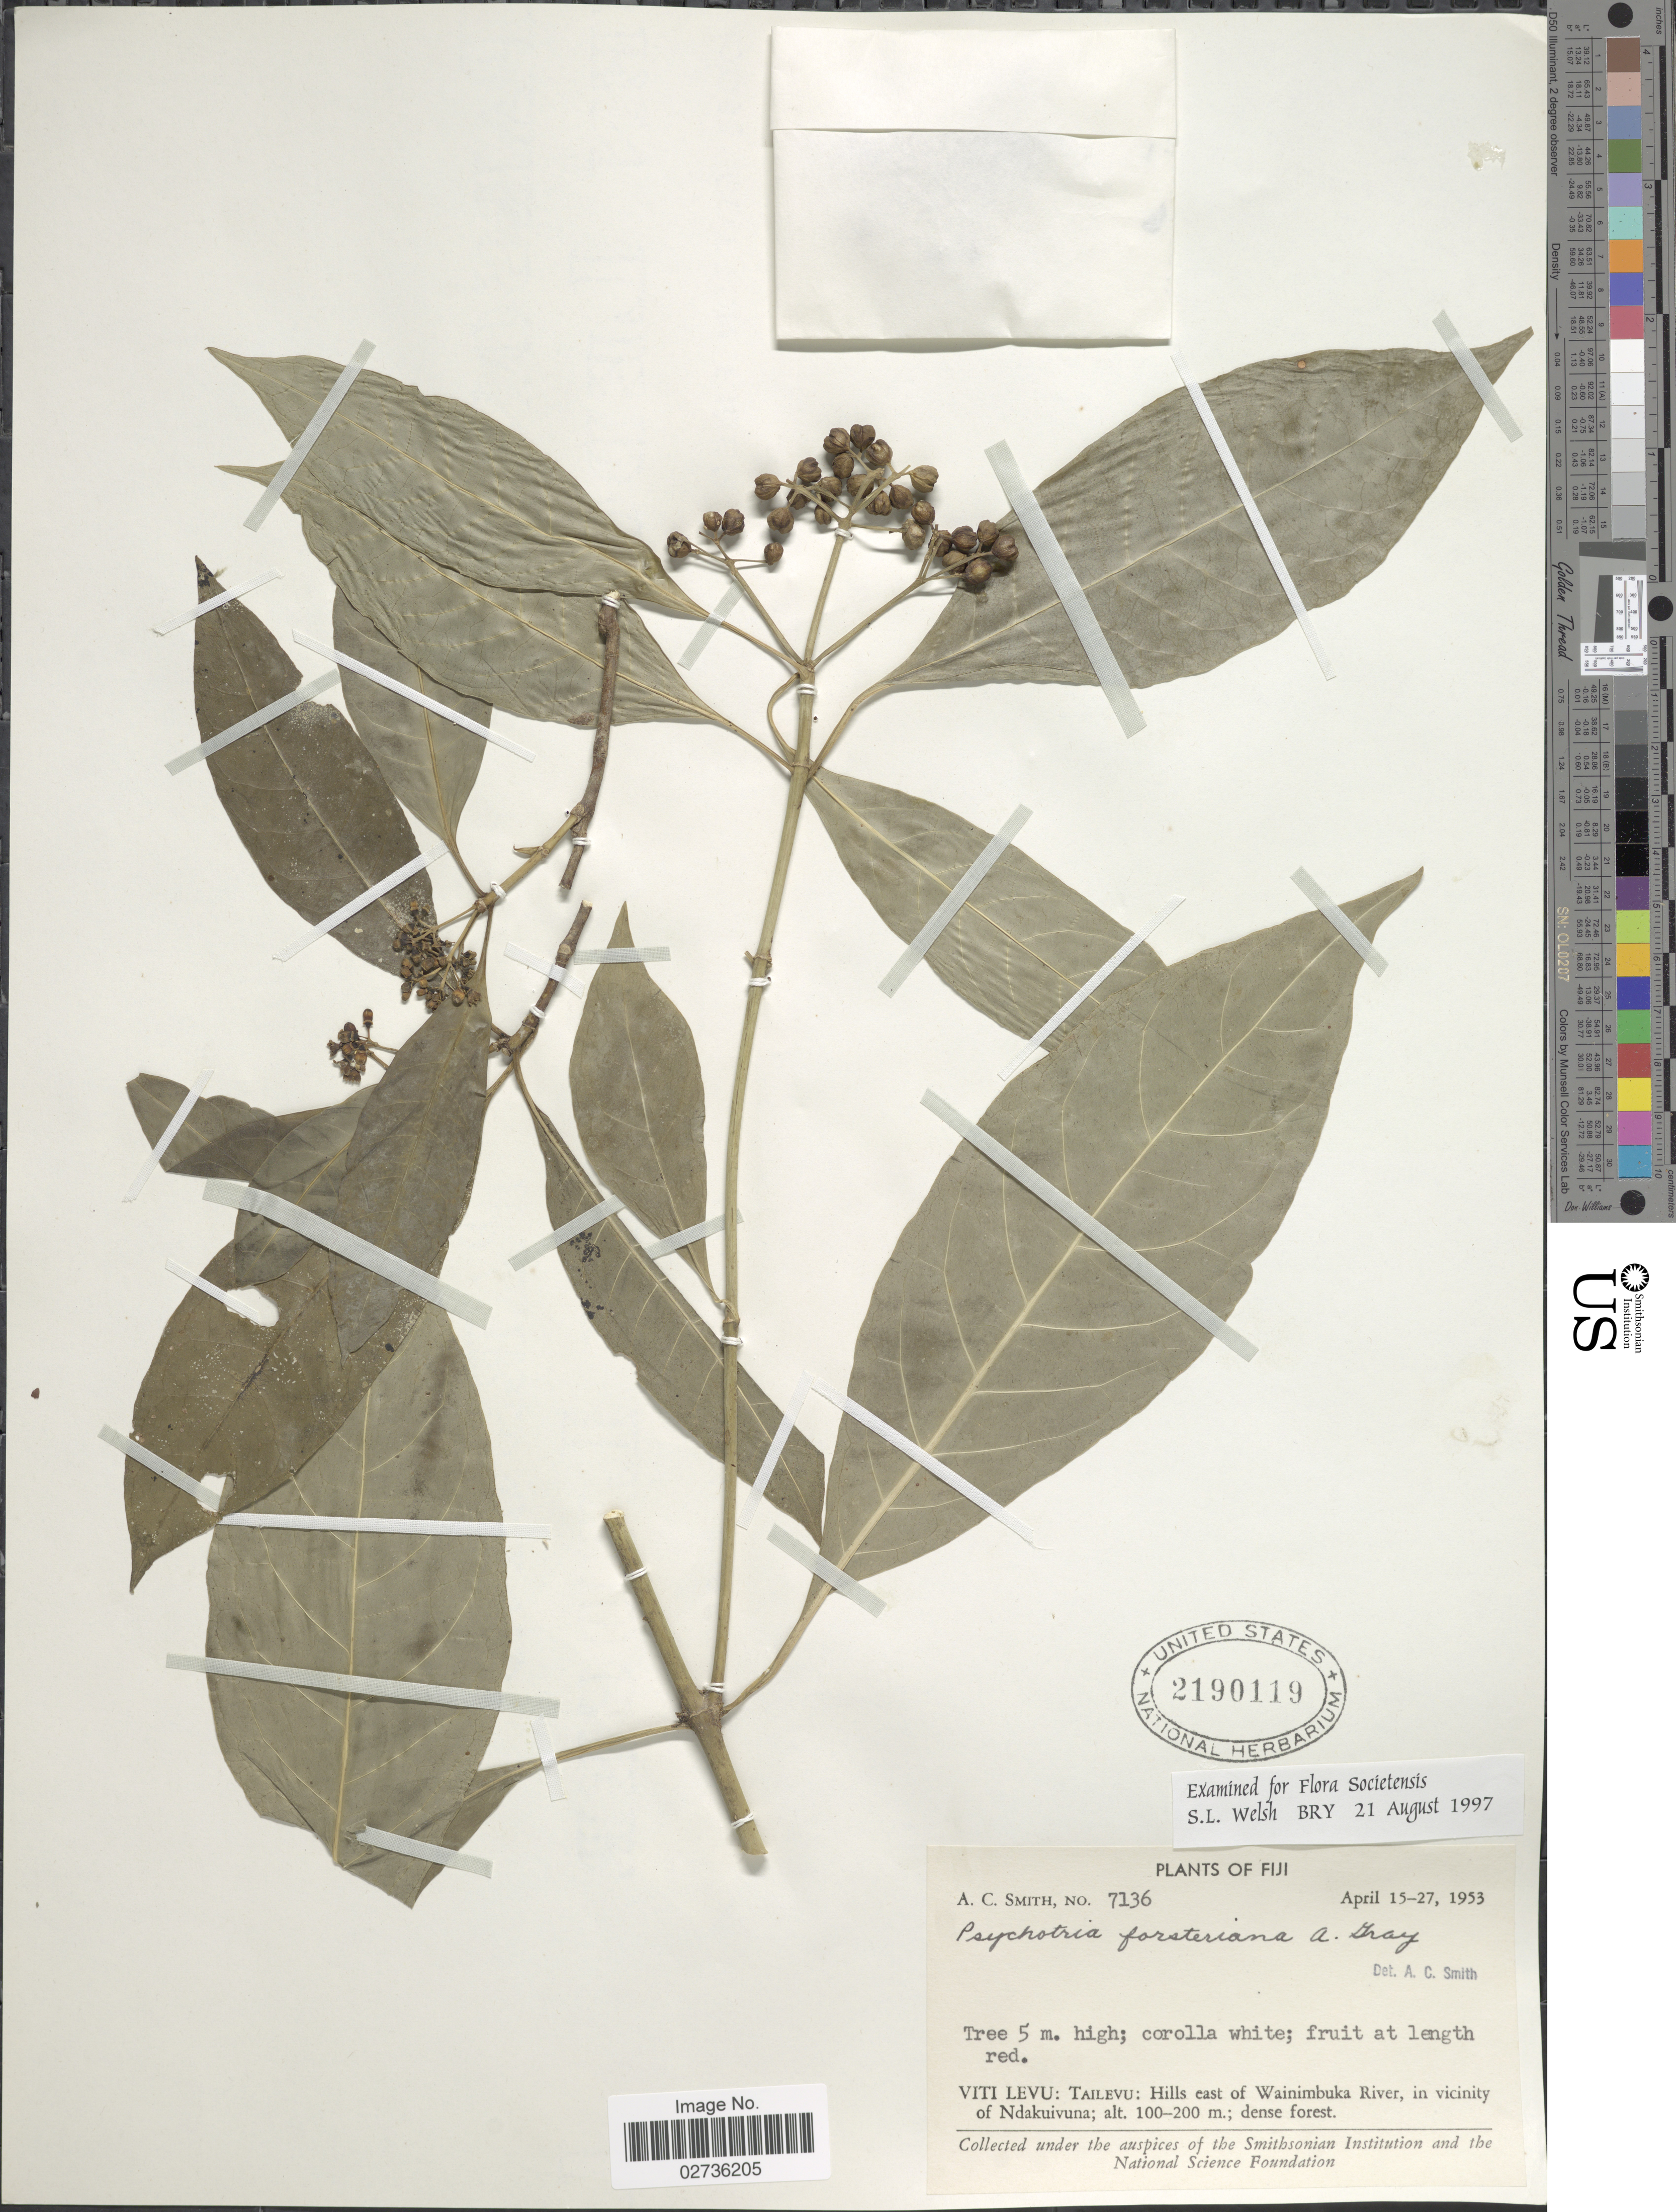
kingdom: Plantae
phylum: Tracheophyta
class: Magnoliopsida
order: Gentianales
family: Rubiaceae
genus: Psychotria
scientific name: Psychotria forsteriana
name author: A. Gray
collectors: A. C. Smith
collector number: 7136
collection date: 1953-04-15/1953-04-27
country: Fiji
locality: Viti Levu: Tailevu: Hills east of Wainimbuka River, in vicinity of Ndakuivuna.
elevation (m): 100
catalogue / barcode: US 2190119